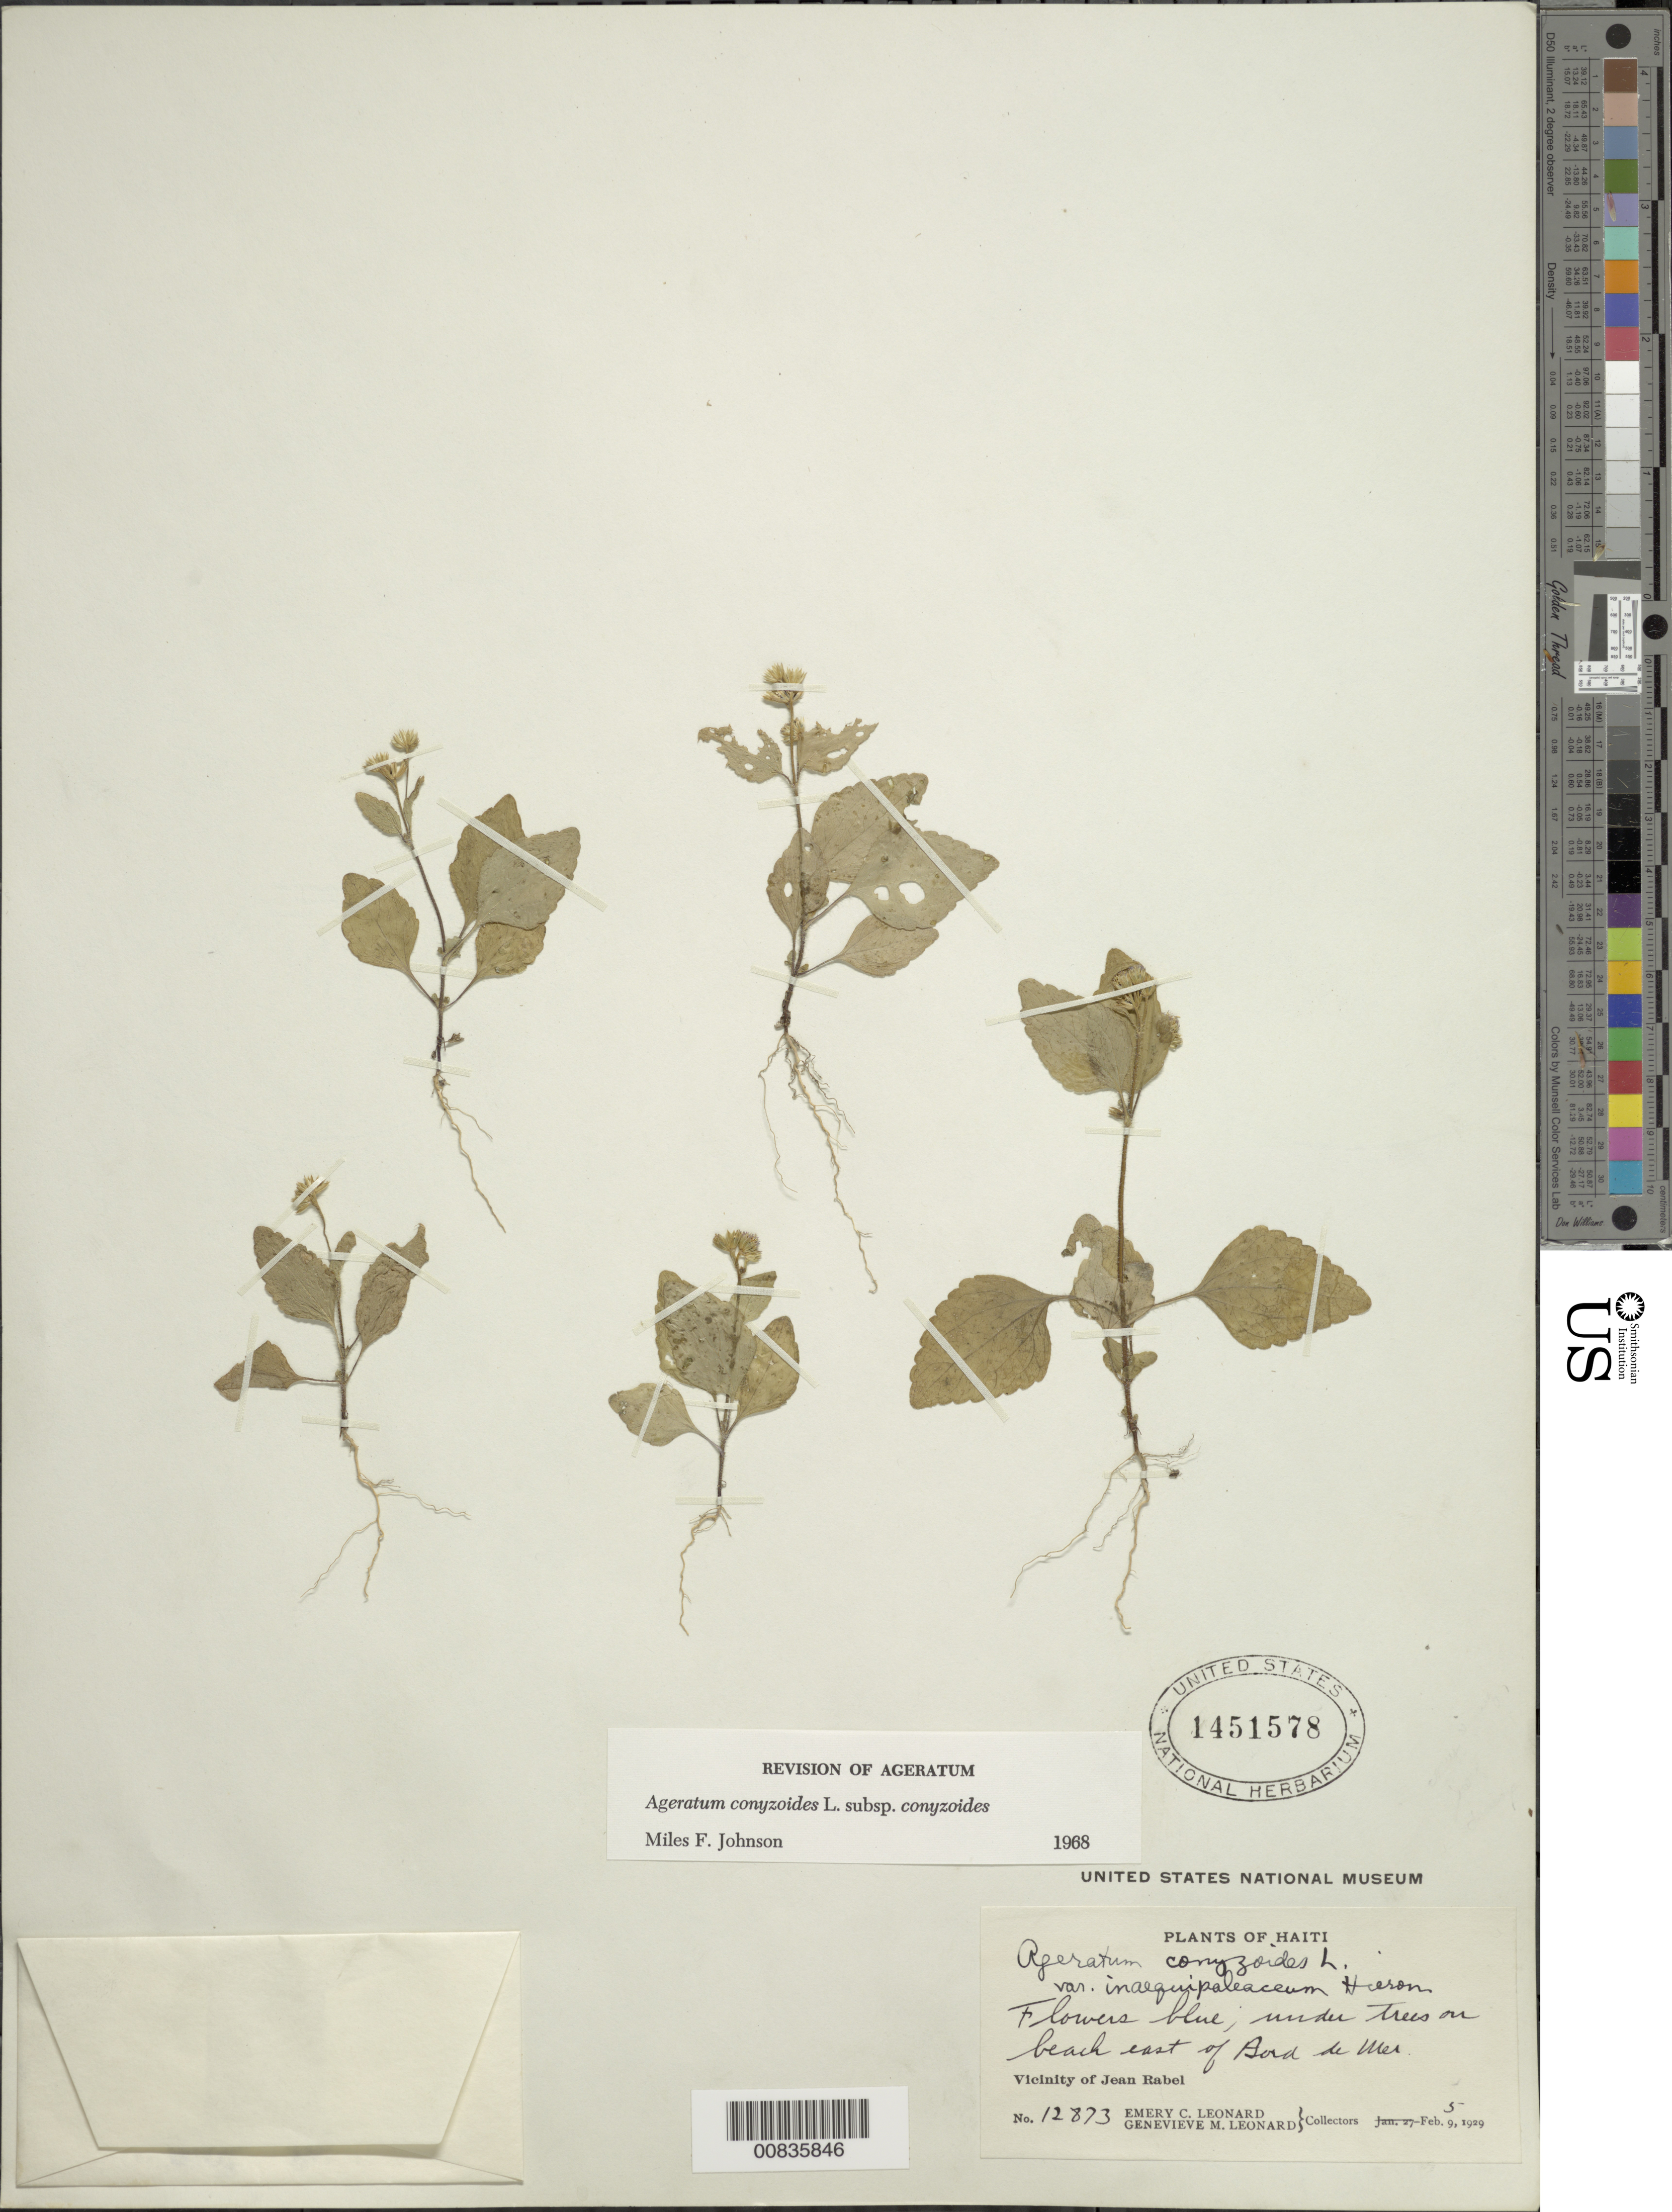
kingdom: Plantae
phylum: Tracheophyta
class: Magnoliopsida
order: Asterales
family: Asteraceae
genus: Ageratum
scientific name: Ageratum conyzoides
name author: L.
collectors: E. C. Leonard & G. M. Leonard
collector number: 12873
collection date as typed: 05 Feb 1929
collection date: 1929-02-05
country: Haiti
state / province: Nord-Ouest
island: Hispaniola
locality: Vicinity of Jean Rabel, E of Bord de Mer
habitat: Under trees on beach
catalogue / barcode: US 1451578